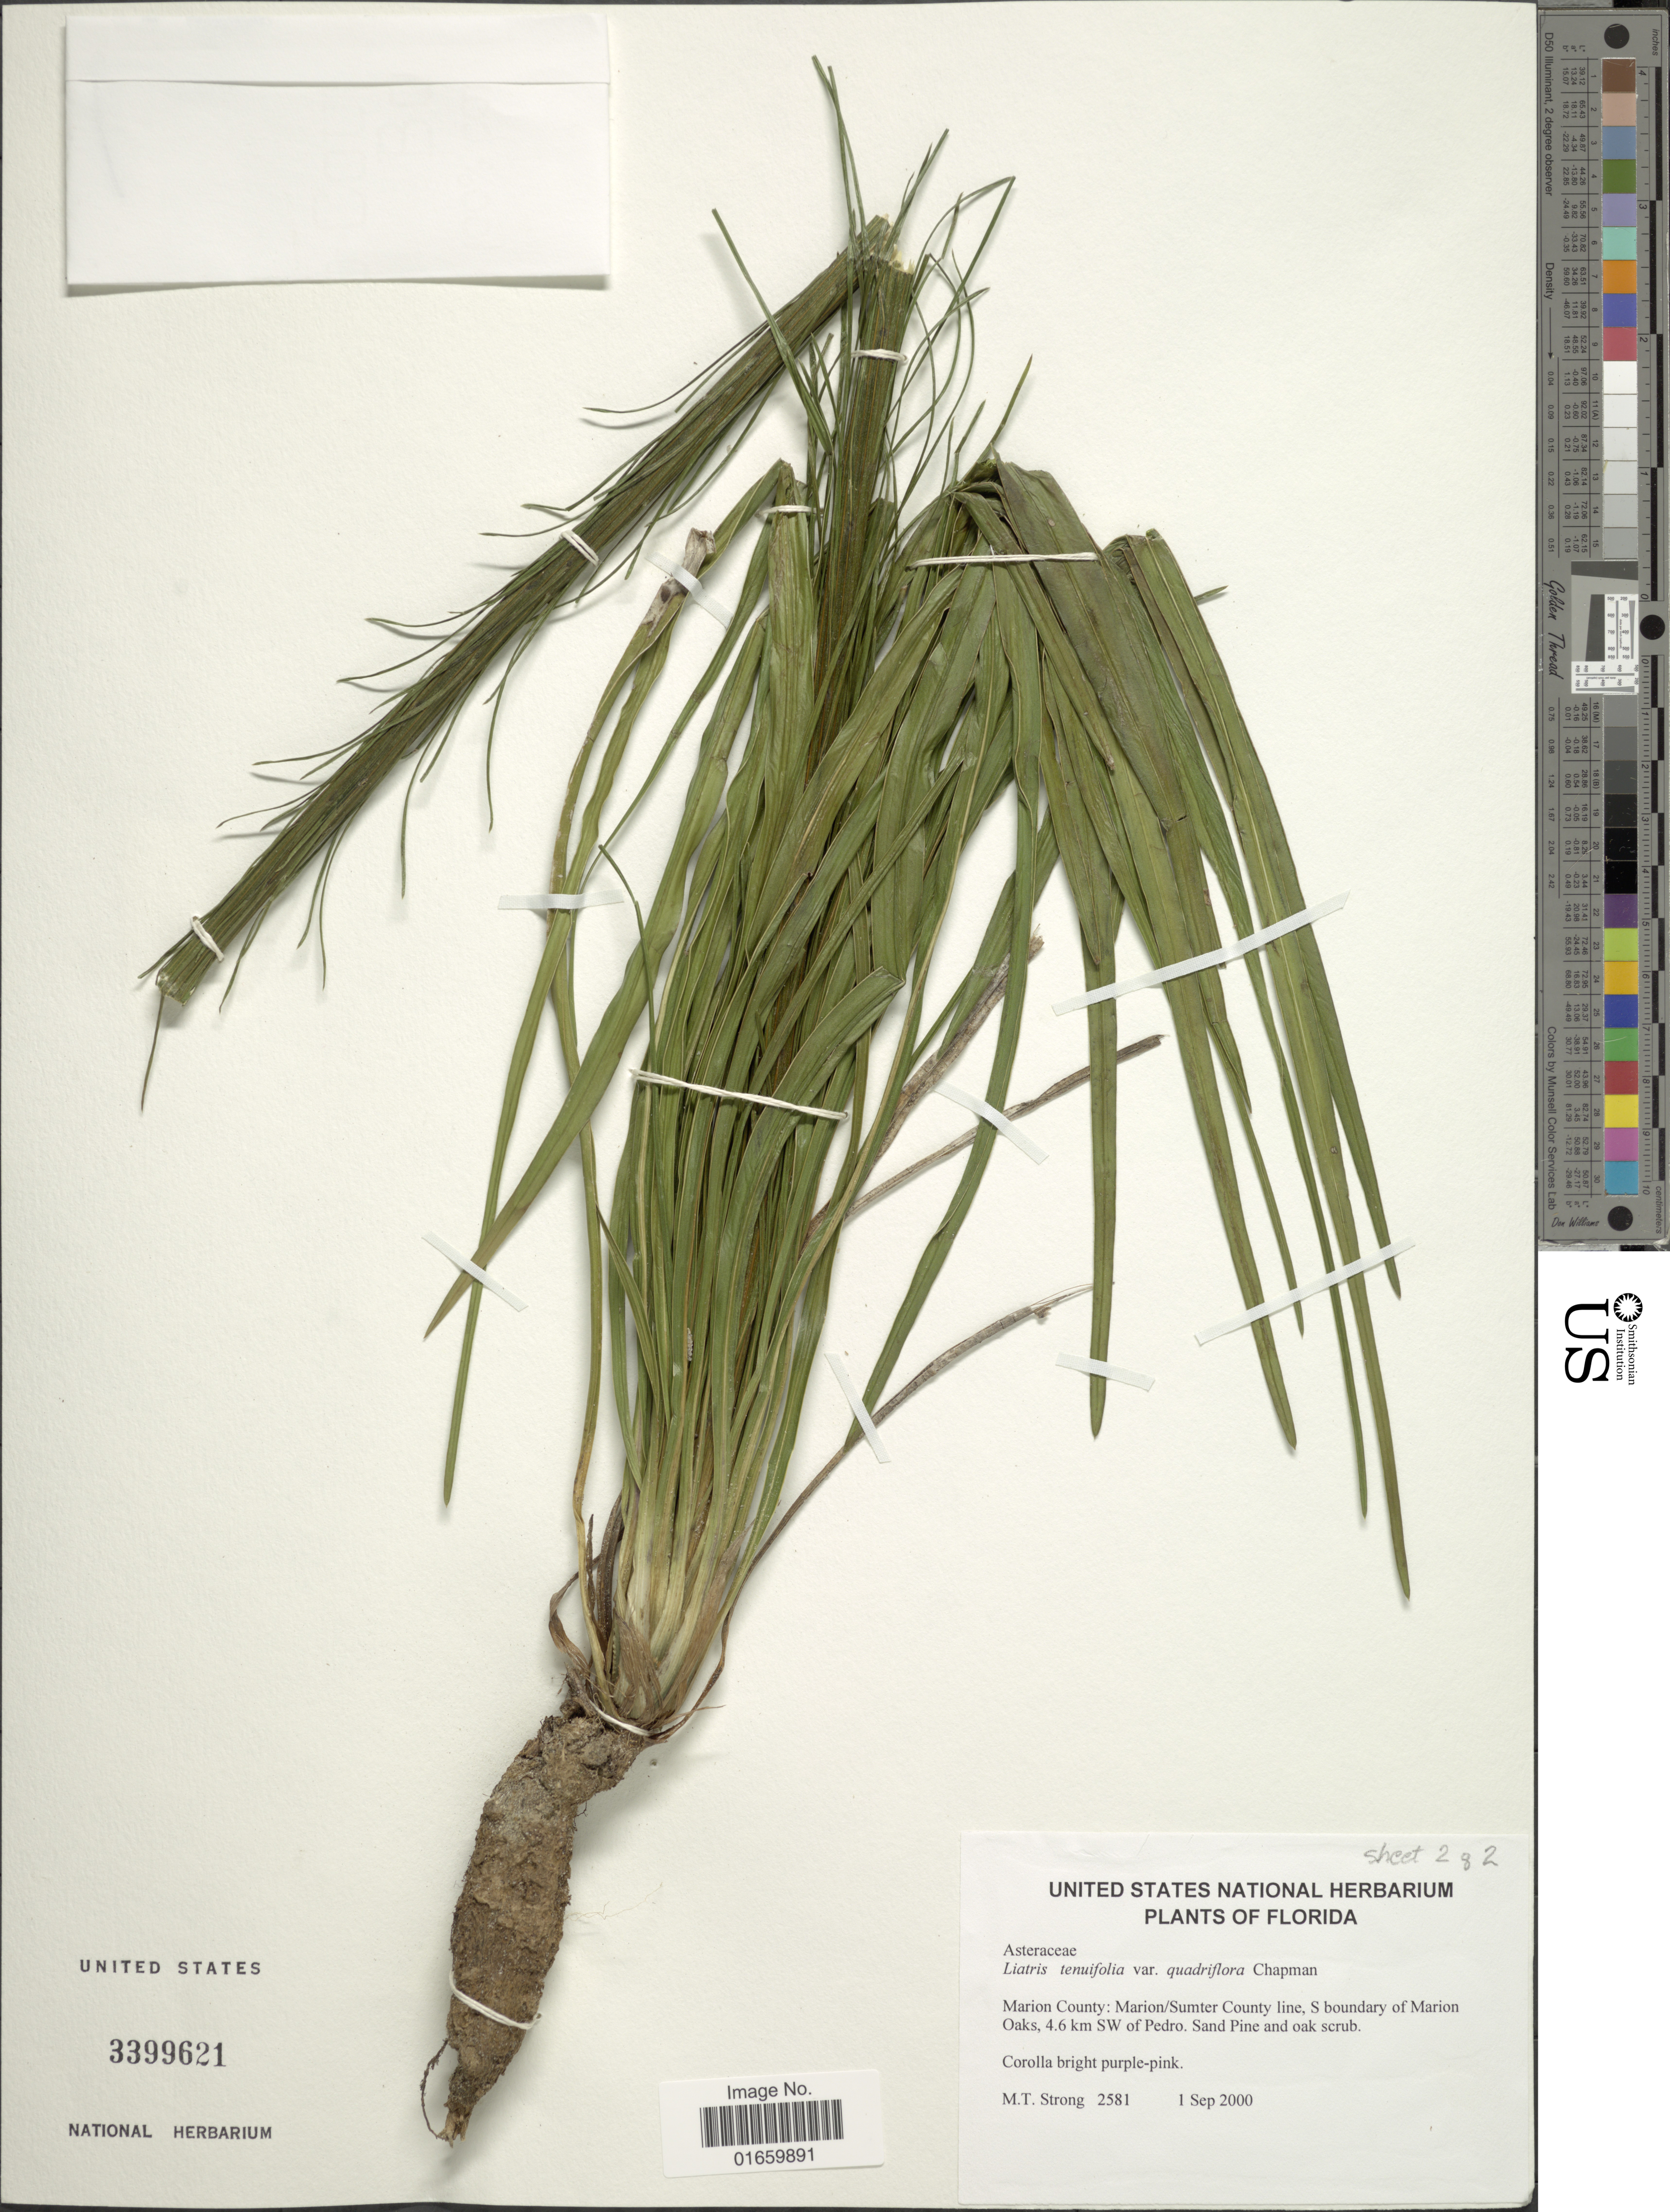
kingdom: Plantae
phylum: Tracheophyta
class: Magnoliopsida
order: Asterales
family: Asteraceae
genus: Liatris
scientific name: Liatris tenuifolia var. quadriflora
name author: Chapm.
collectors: M. T. Strong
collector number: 2581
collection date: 2000-09-01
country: United States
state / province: Florida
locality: Marion County: Marion/Sumter County line, S boundary of Marion Oaks, 4.6 km SW of Pedro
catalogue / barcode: US 3399621